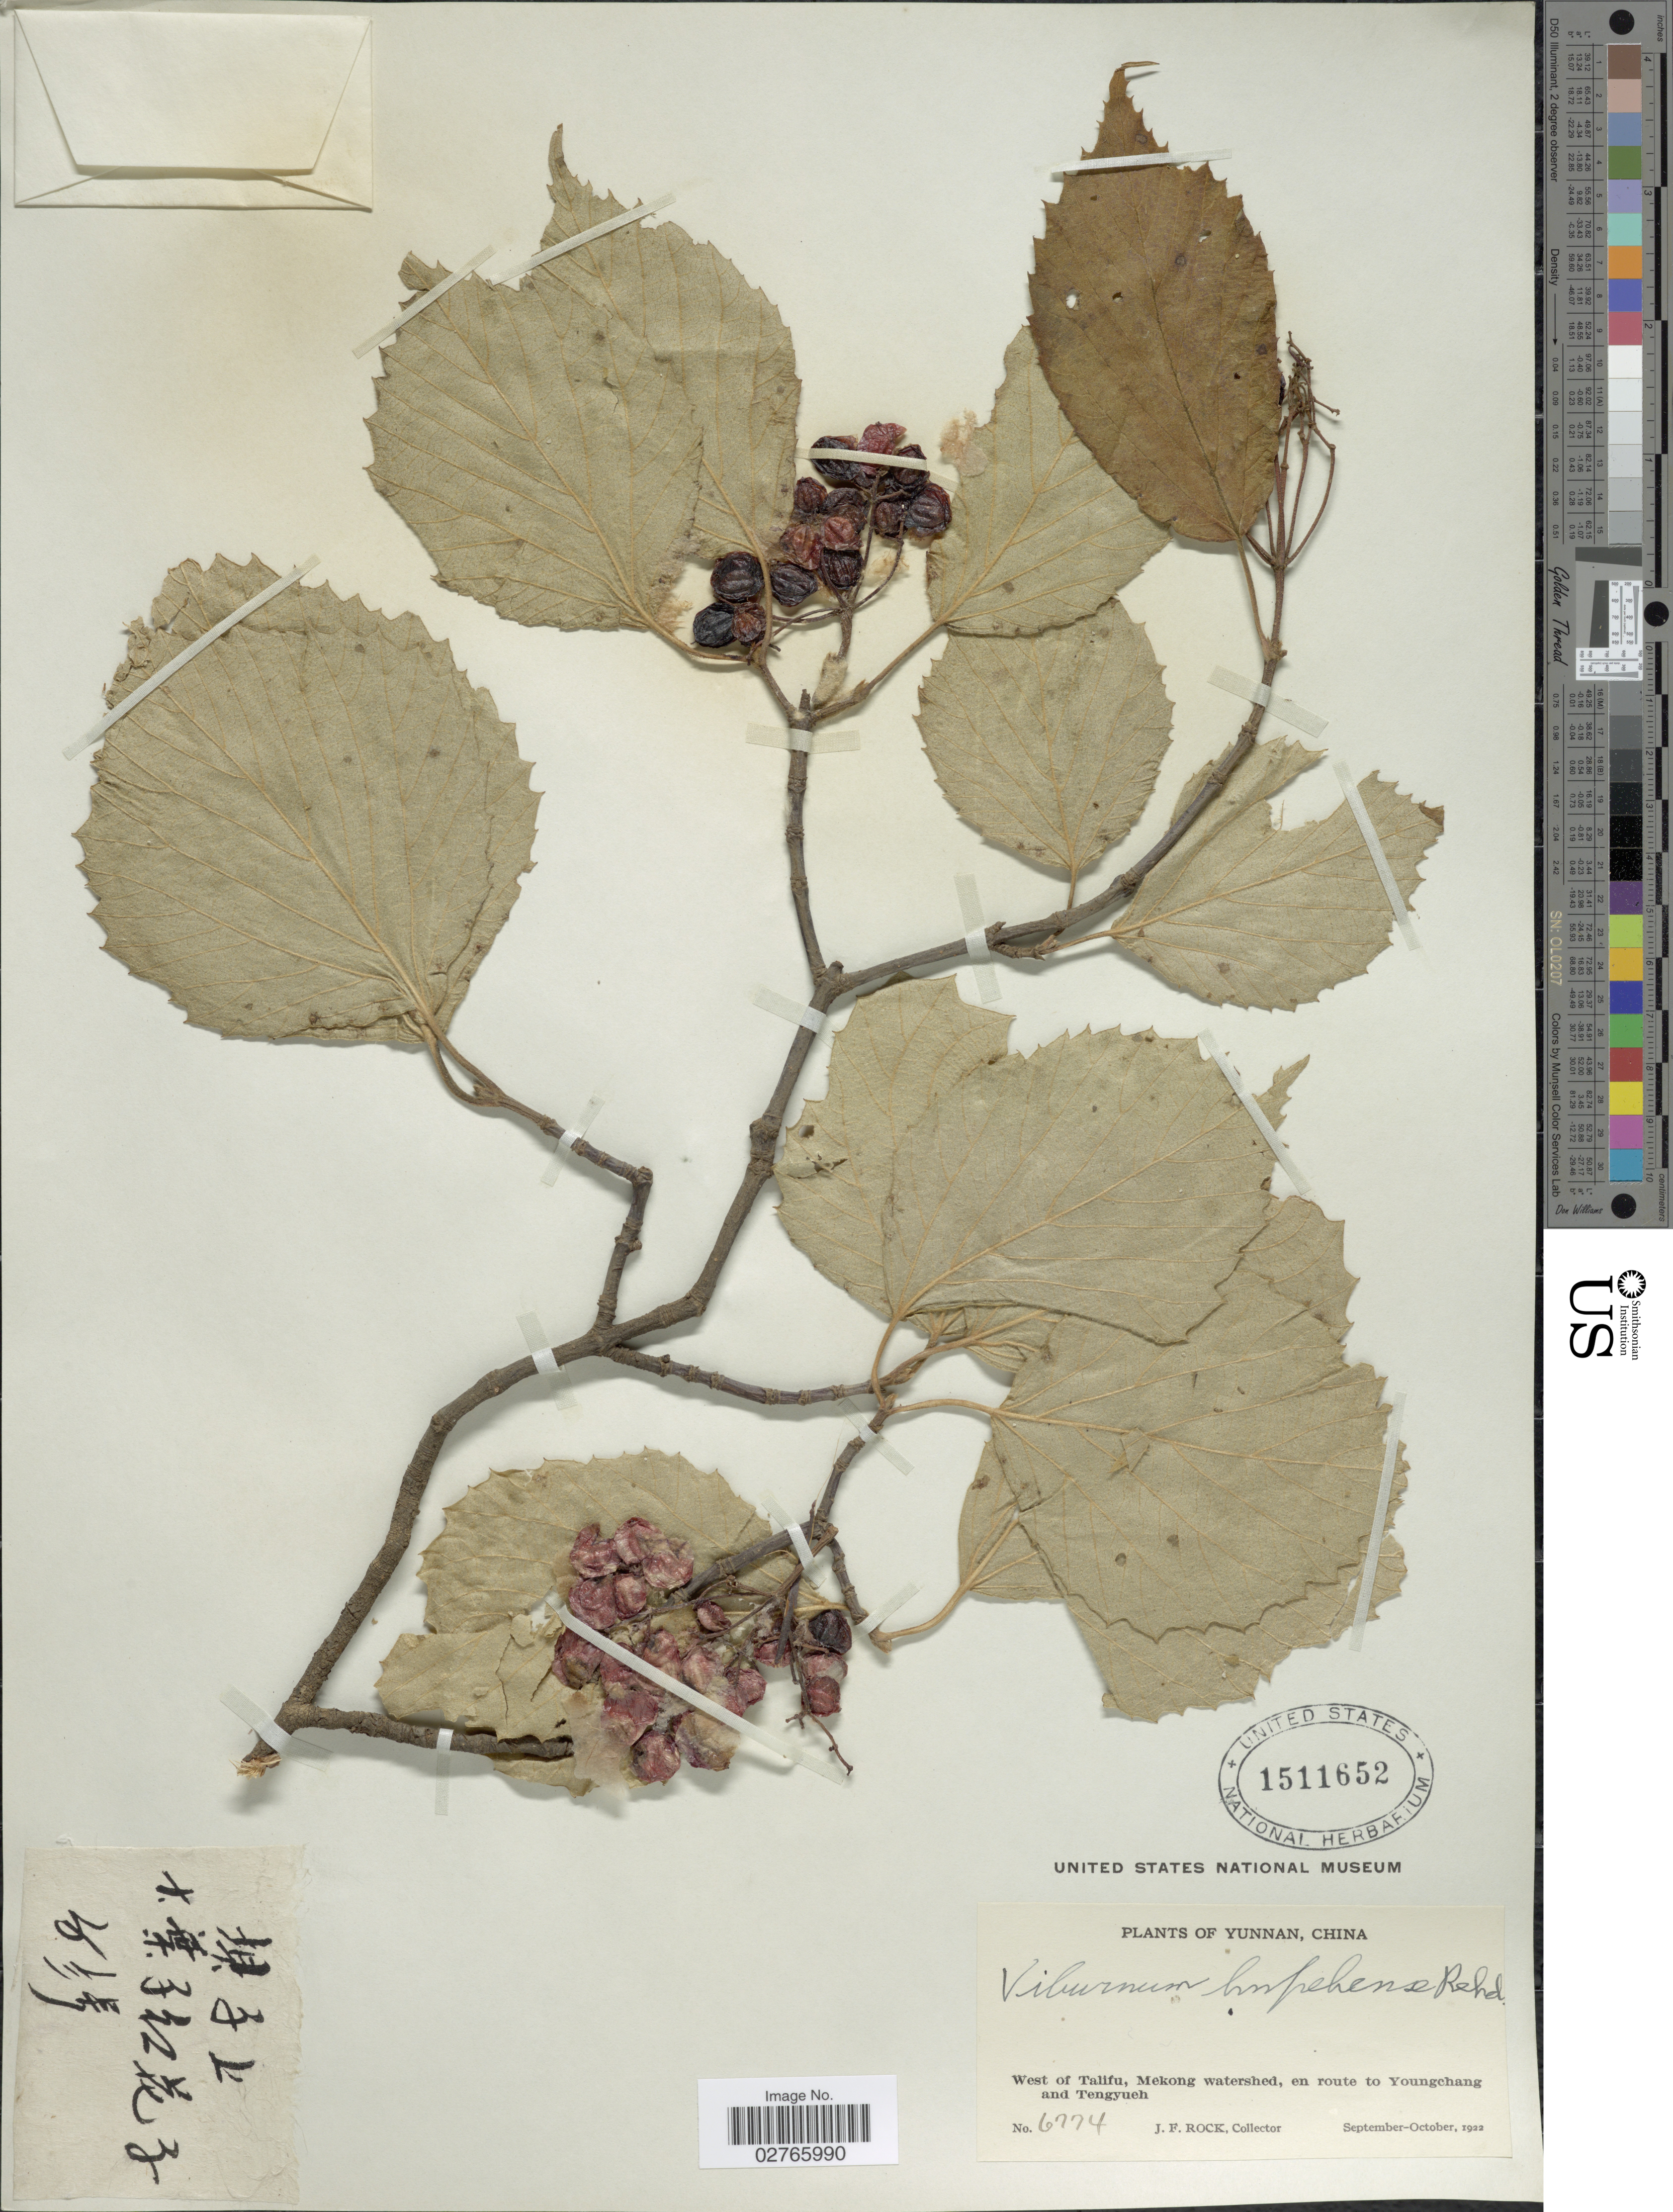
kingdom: Plantae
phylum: Tracheophyta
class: Magnoliopsida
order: Dipsacales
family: Viburnaceae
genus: Viburnum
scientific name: Viburnum hupehense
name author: Rehder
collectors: J. Rock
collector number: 6774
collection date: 1922-09/1922-10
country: China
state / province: Yunnan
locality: West of Talifu, Mekong watershed, en route to Youngchang and Tengyueh.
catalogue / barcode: US 1511652